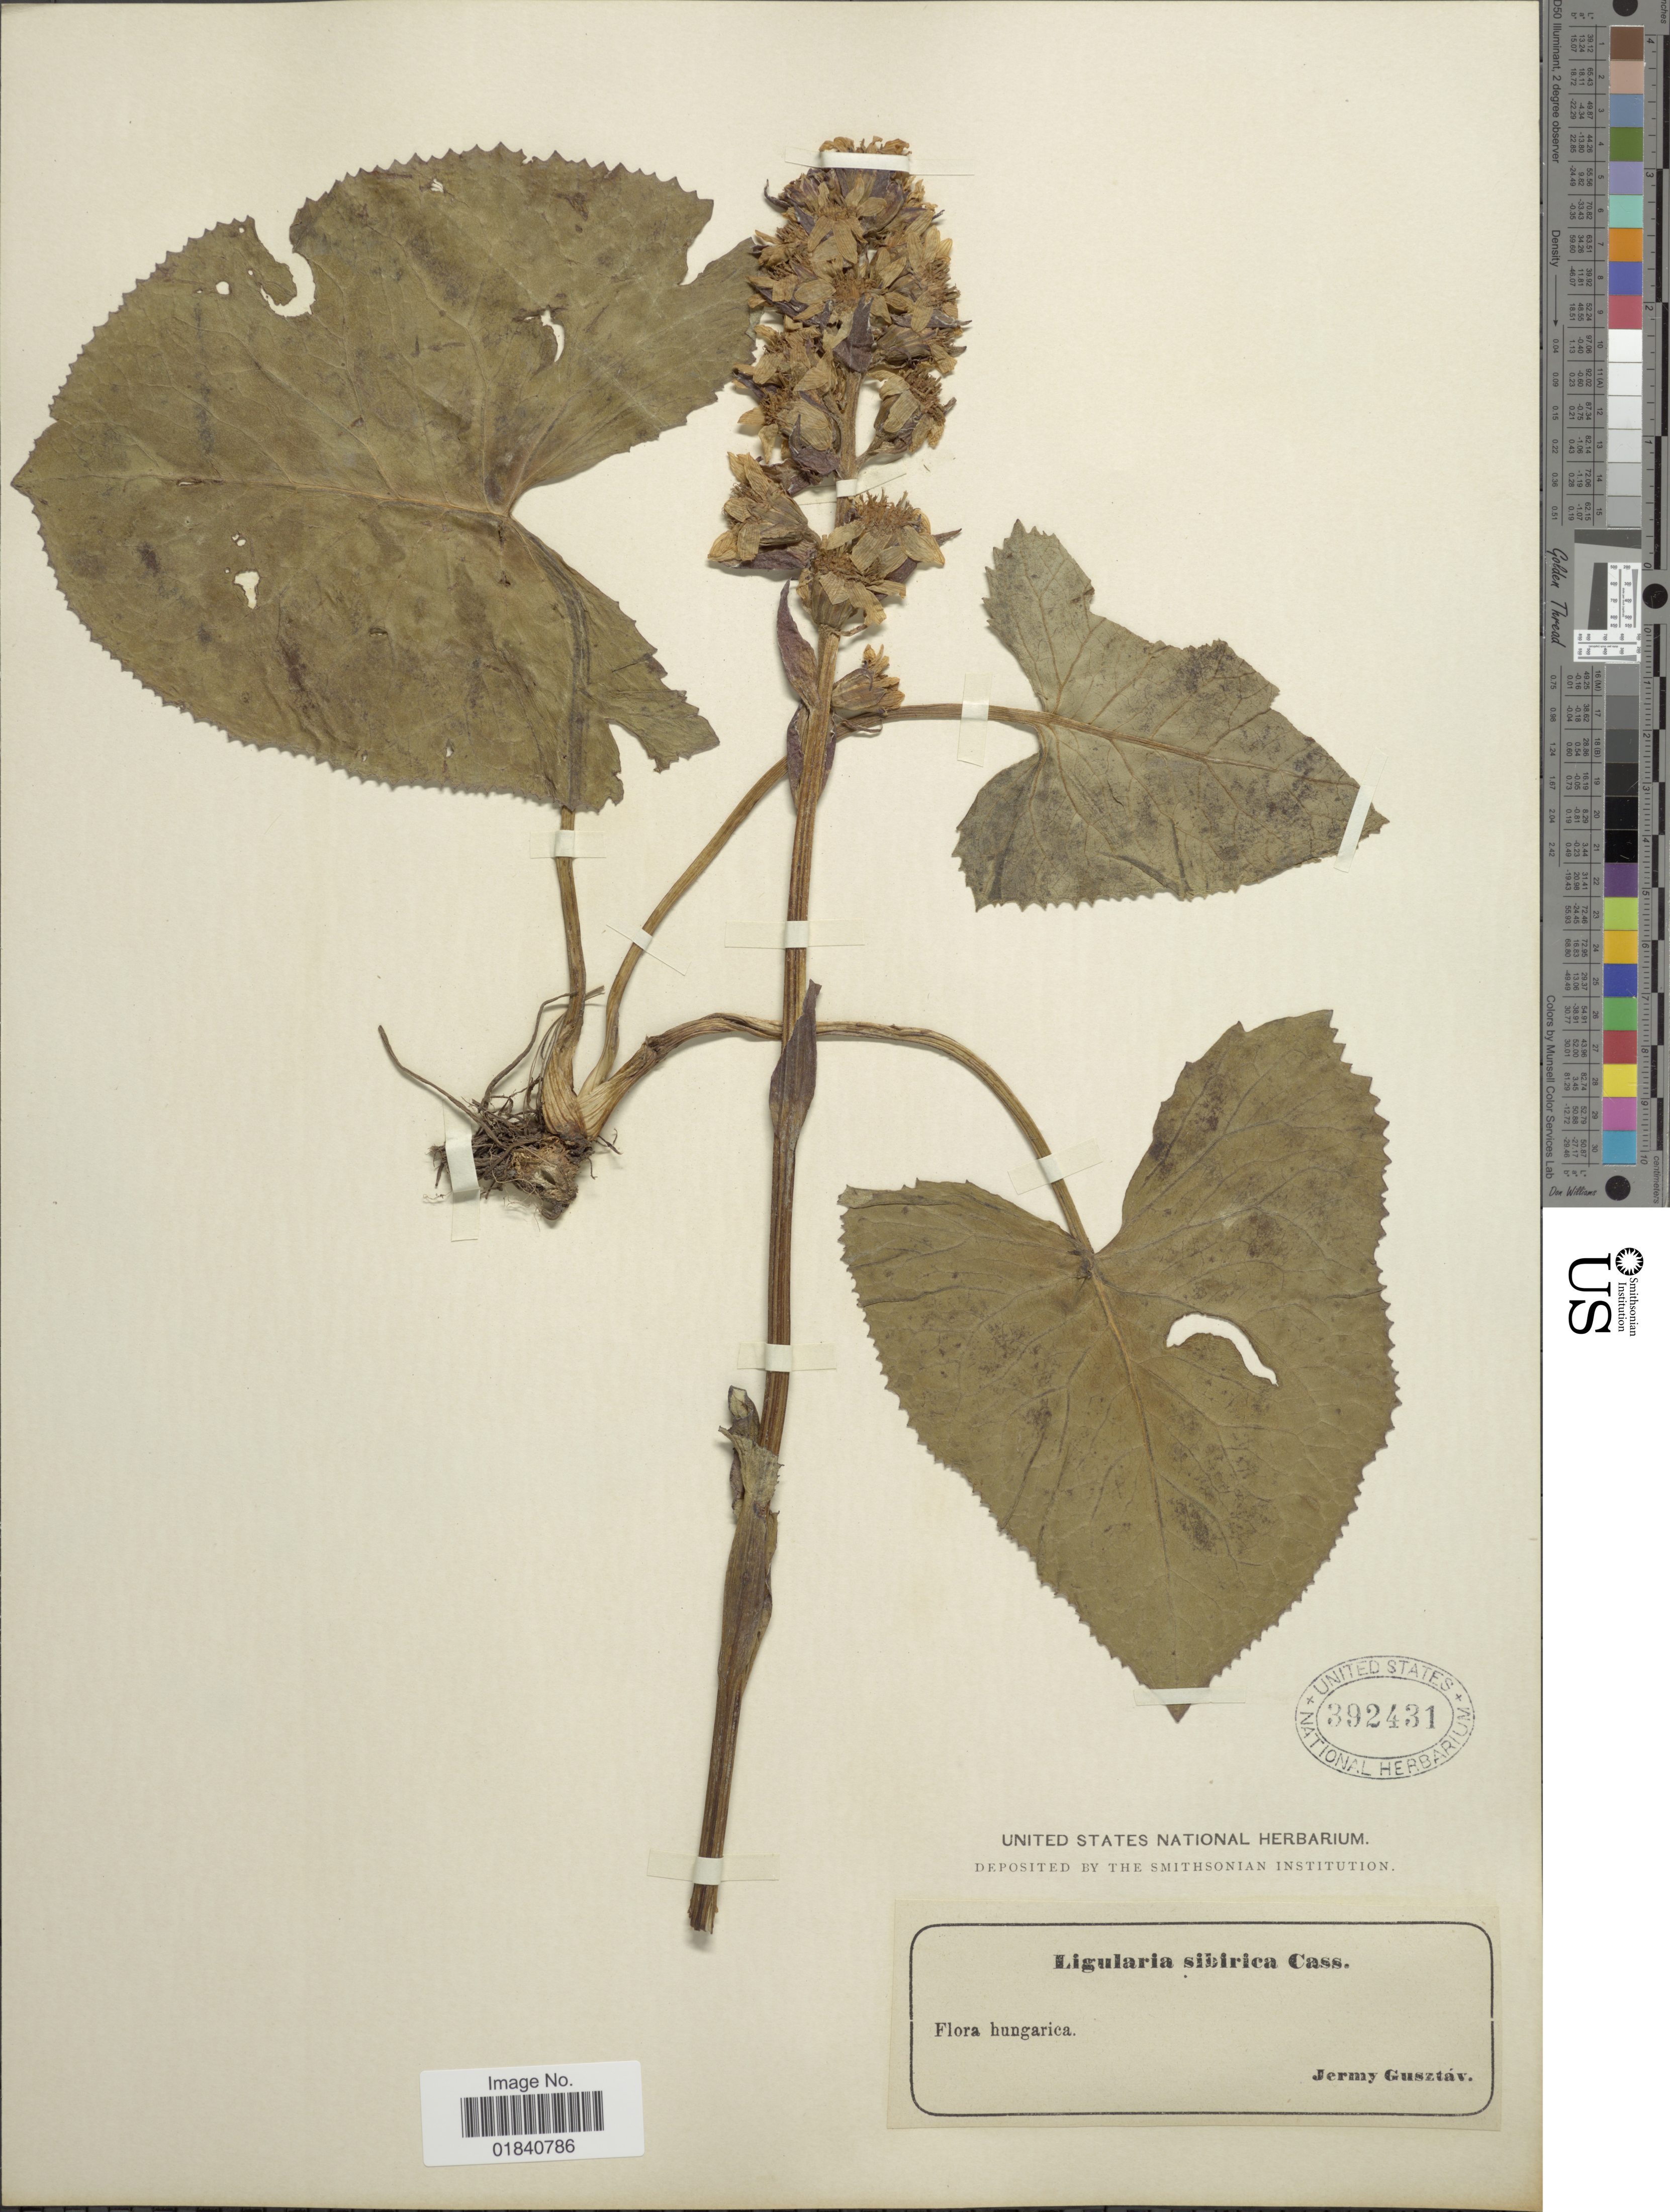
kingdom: Plantae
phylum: Tracheophyta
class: Magnoliopsida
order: Asterales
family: Asteraceae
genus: Senecio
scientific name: Senecio sibiruca Cass. comb. ined.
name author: Cass.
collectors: G. Jermy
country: Hungary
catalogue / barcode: US 392431